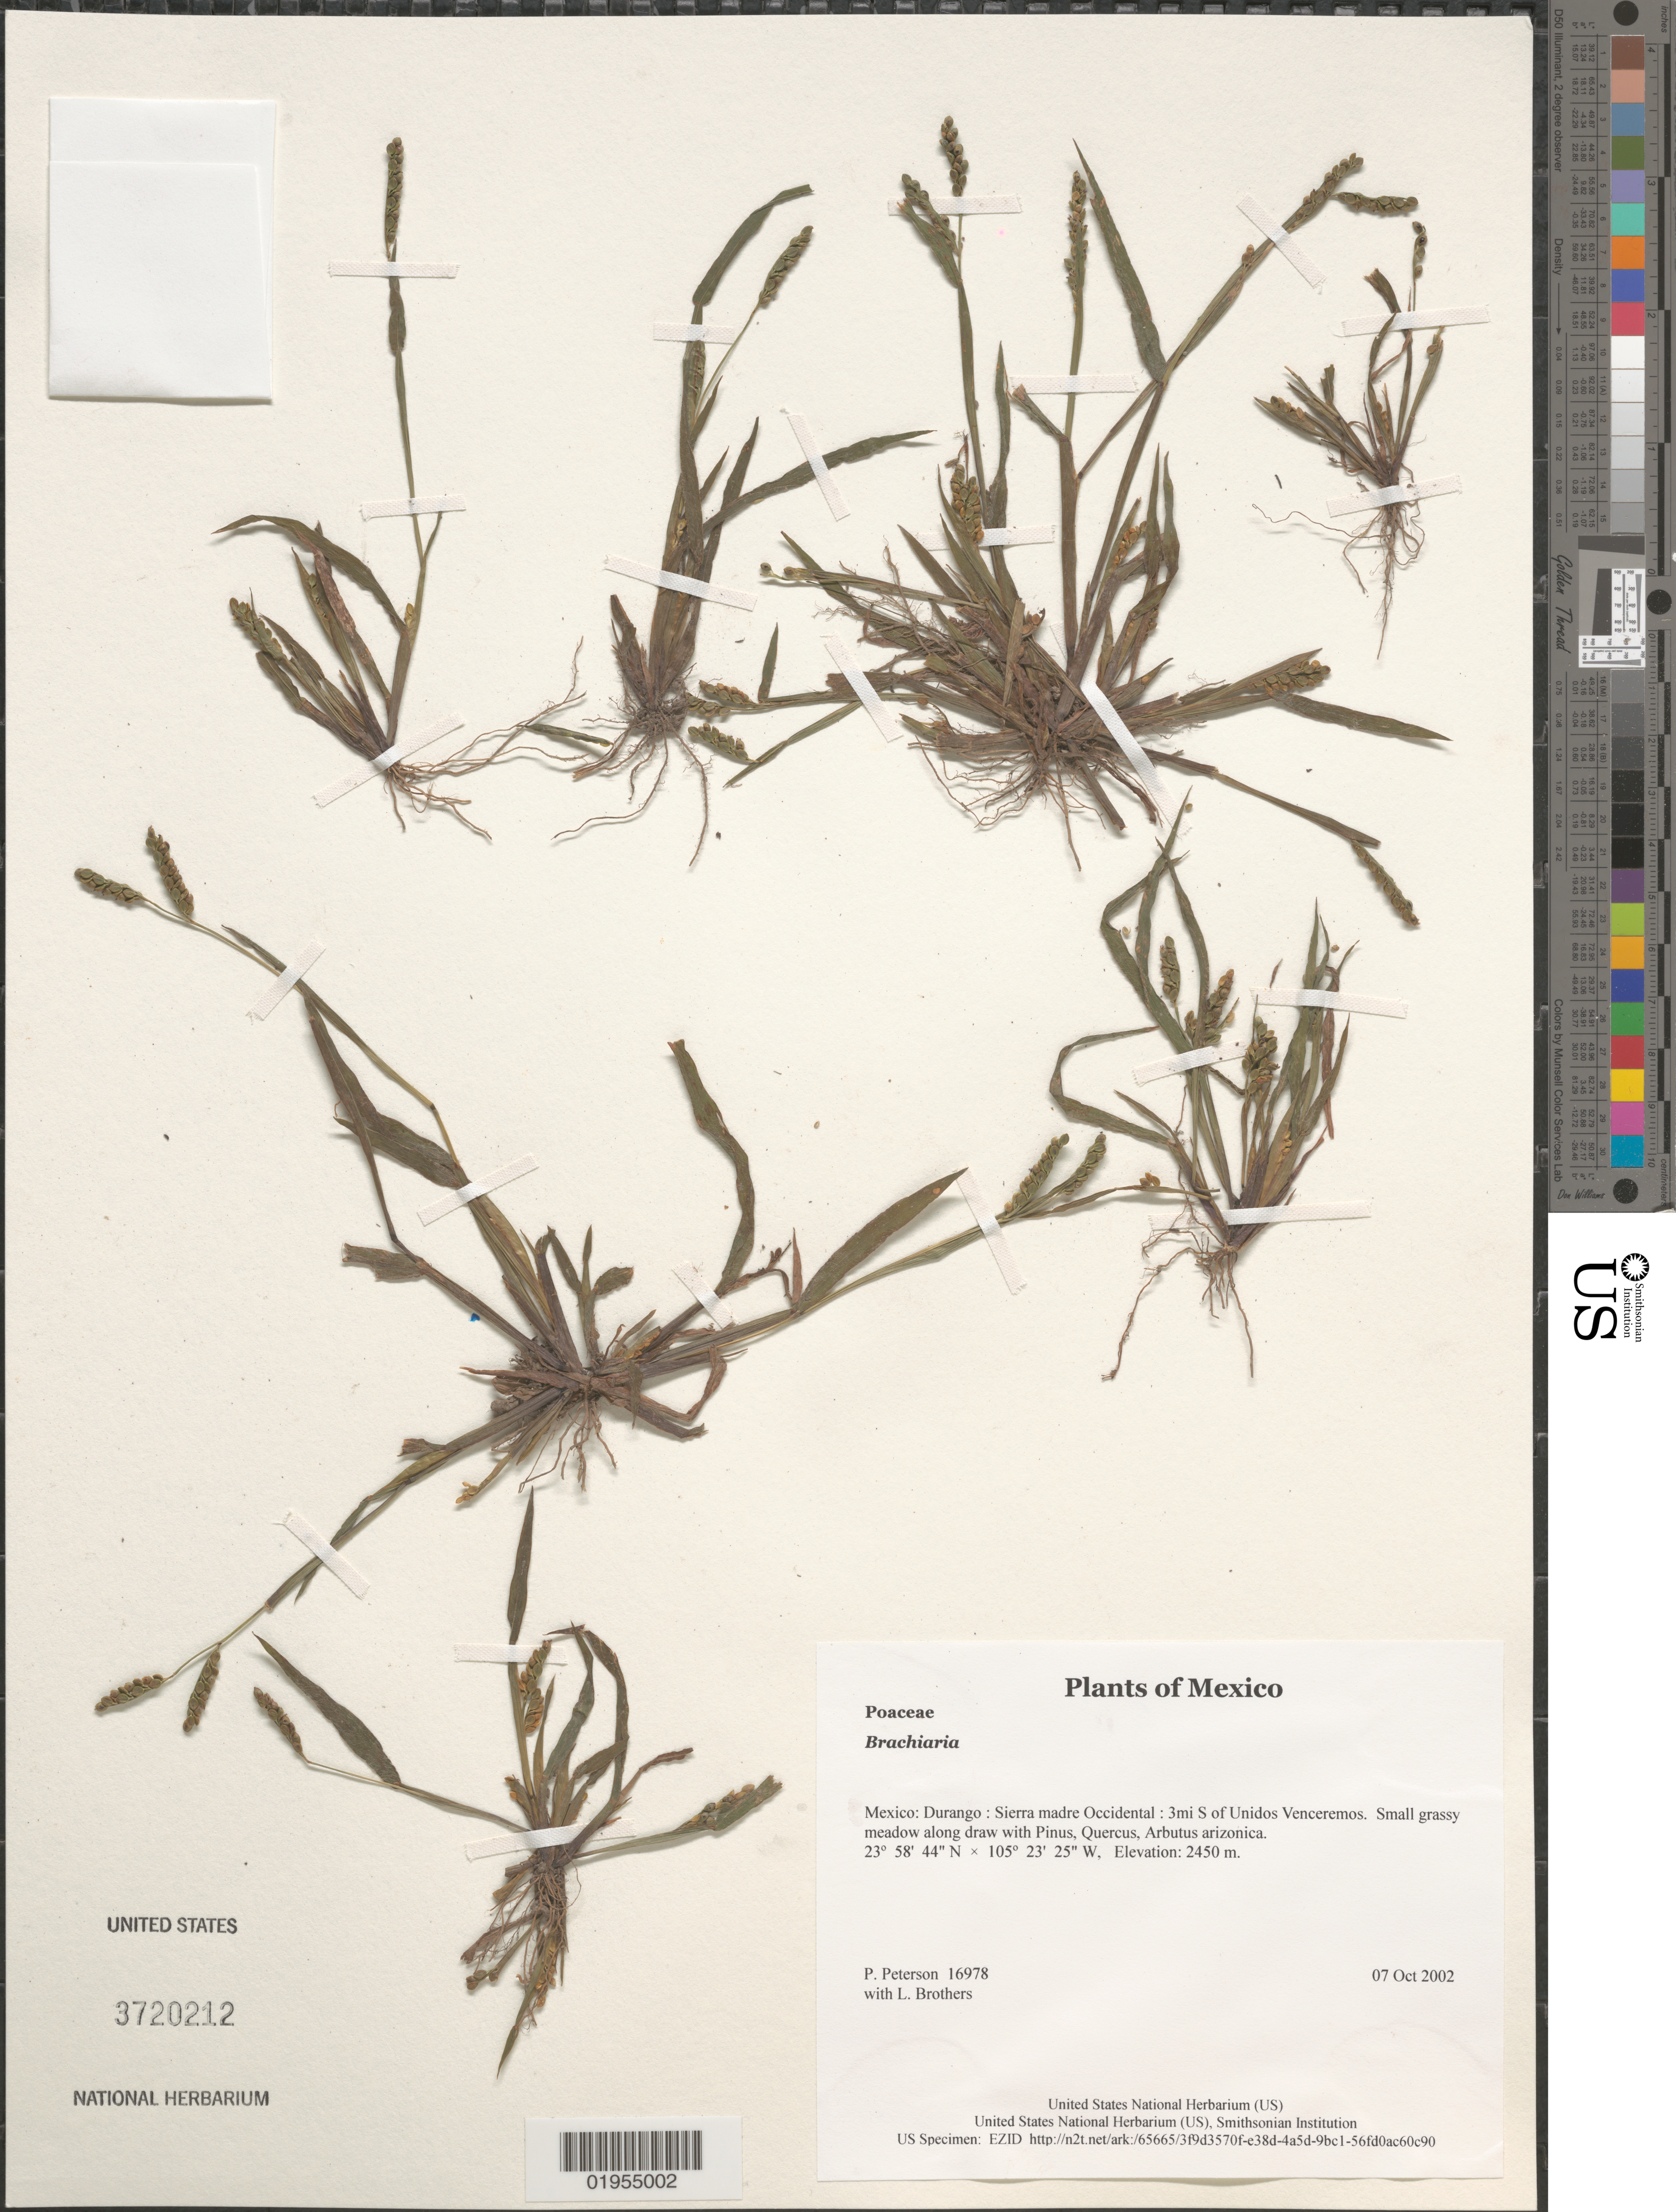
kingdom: Plantae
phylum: Tracheophyta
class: Liliopsida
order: Poales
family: Poaceae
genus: Brachiaria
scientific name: Brachiaria sp.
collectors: P. M. Peterson & L. E. Brothers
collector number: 16978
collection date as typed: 07 Oct 2002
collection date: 2002-10-07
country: Mexico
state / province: Durango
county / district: Sierra madre Occidental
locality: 3mi S of Unidos Venceremos. Small grassy meadow along draw with Pinus, Quercus, Arbutus arizonica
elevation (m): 2450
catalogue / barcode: US 3720212